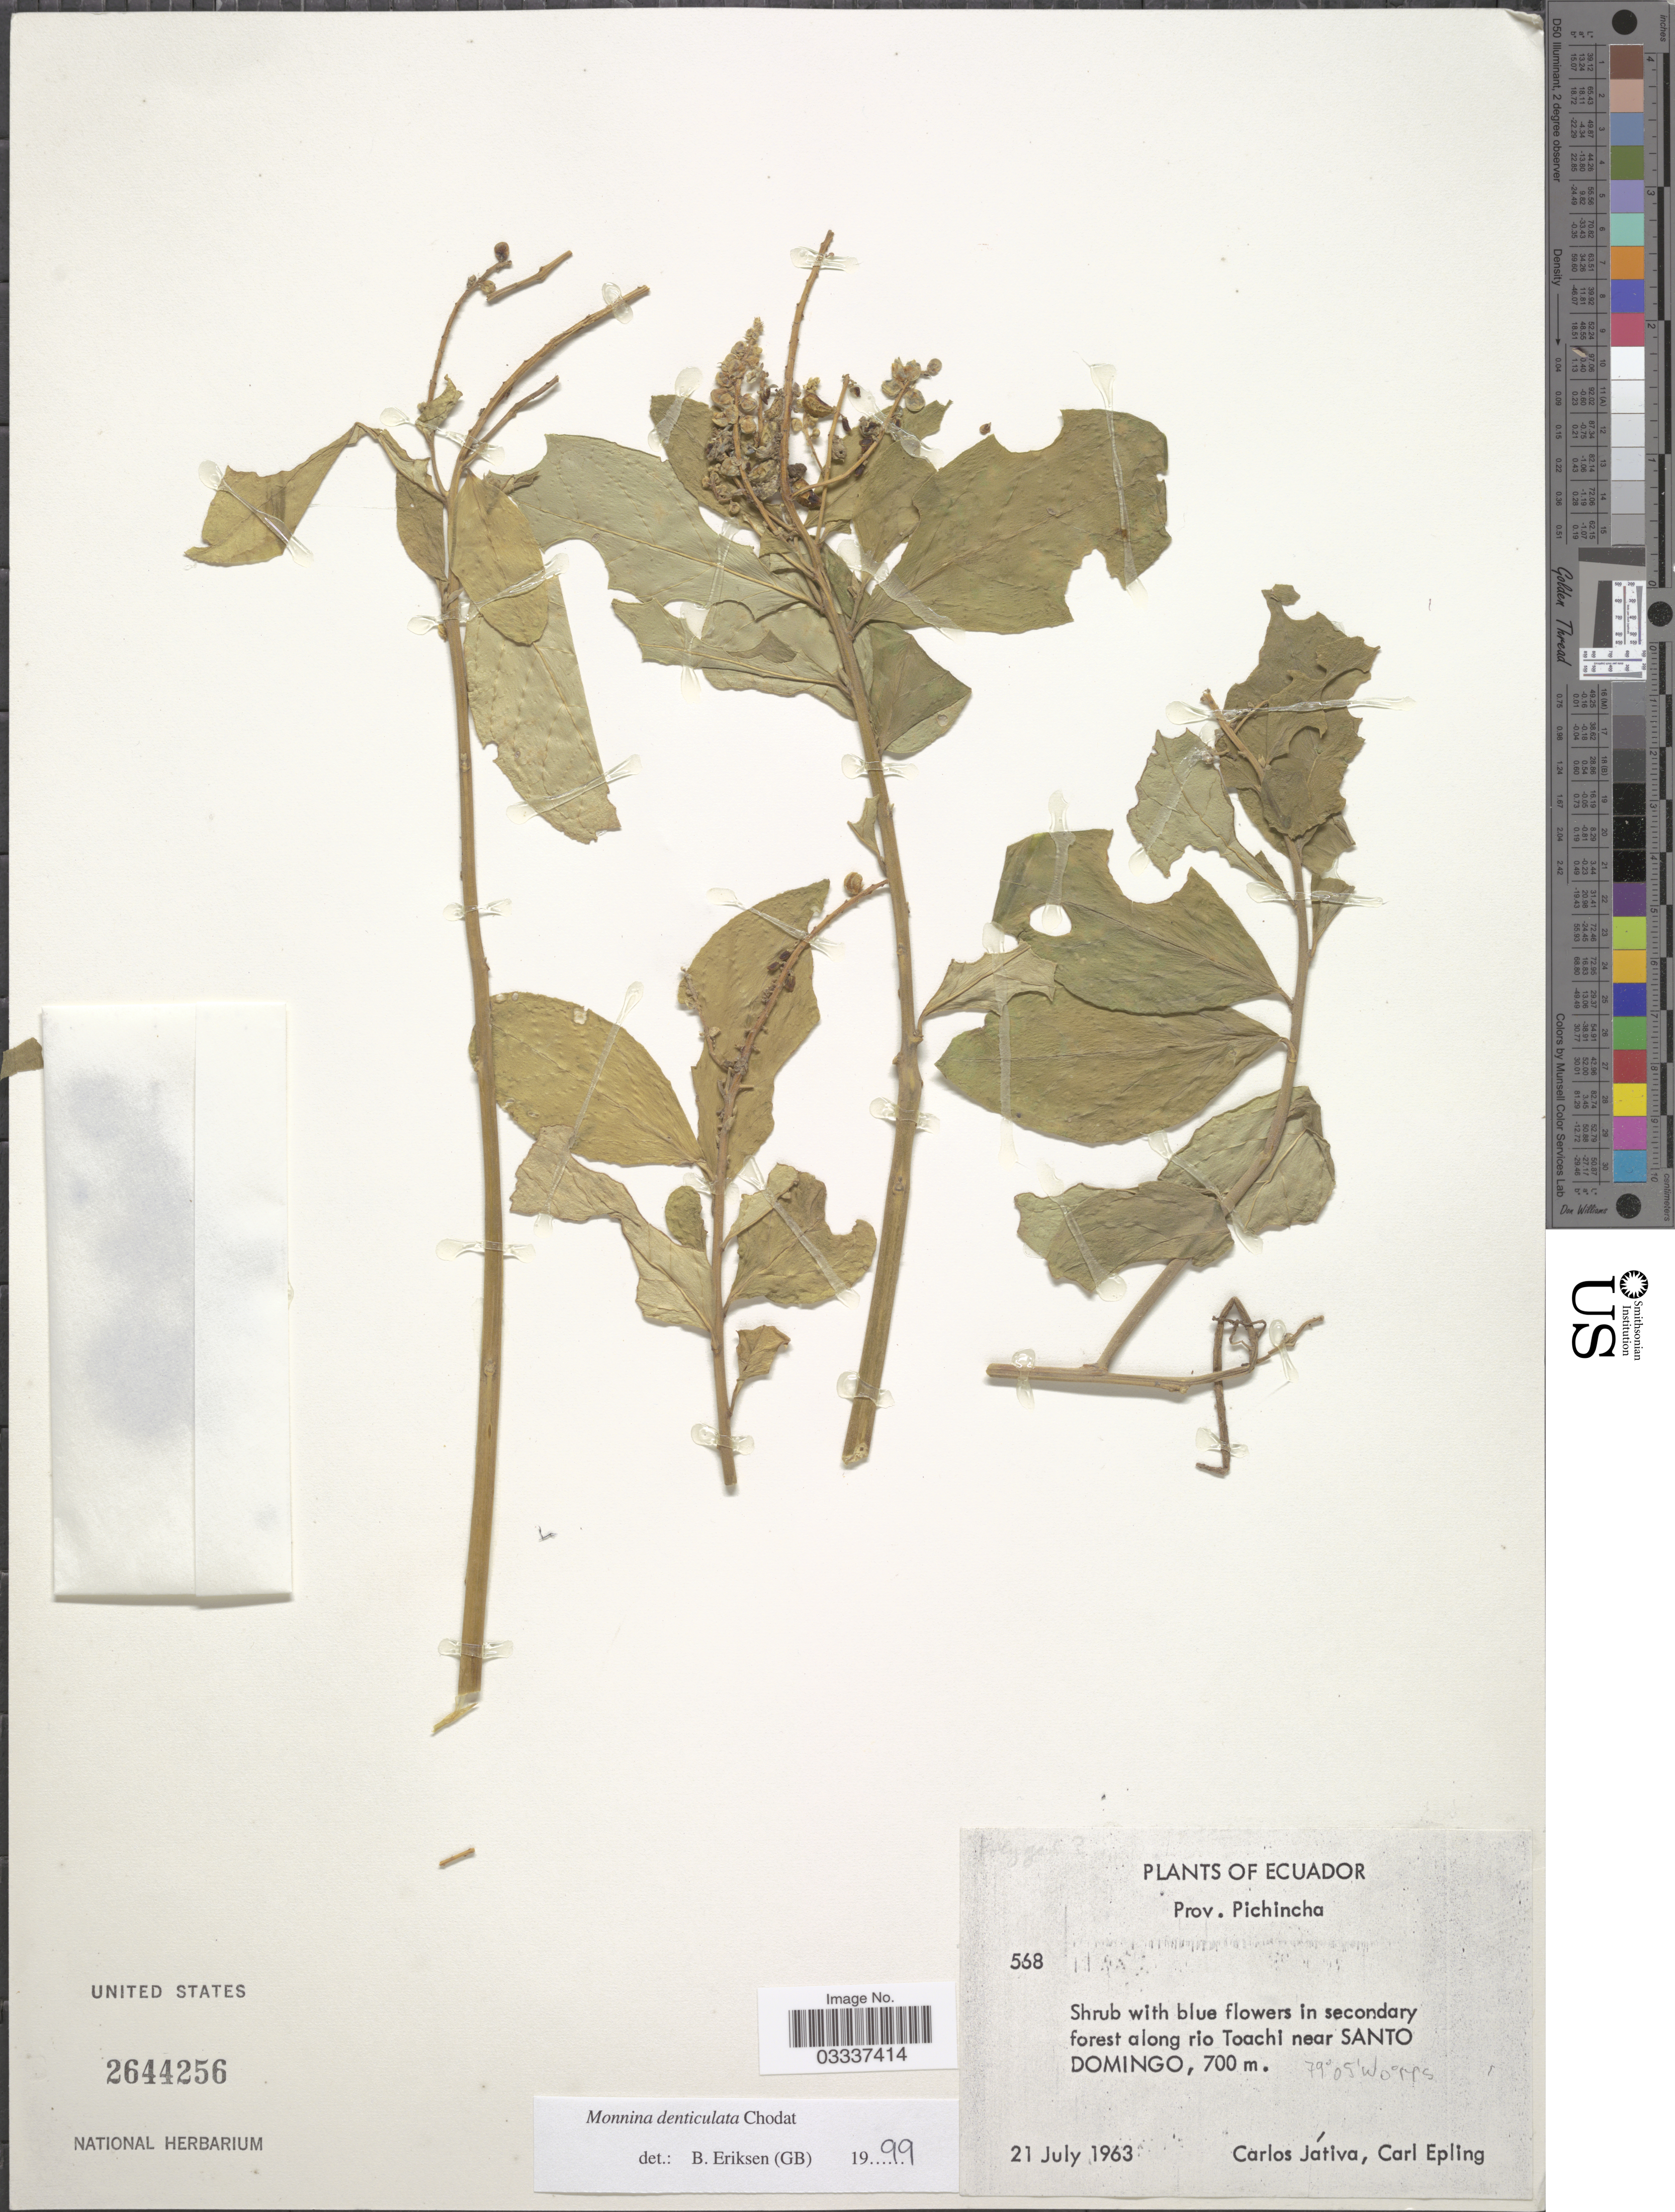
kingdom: Plantae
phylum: Tracheophyta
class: Magnoliopsida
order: Fabales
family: Polygalaceae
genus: Monnina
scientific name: Monnina denticulata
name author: Ruiz & Pav. ex Chodat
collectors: C. D. Játiva & C. C. Epling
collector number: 568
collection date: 1963-07-21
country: Ecuador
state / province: Pichincha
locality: Forest along rio Toachi near Santo Domingo.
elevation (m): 700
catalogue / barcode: US 2644256